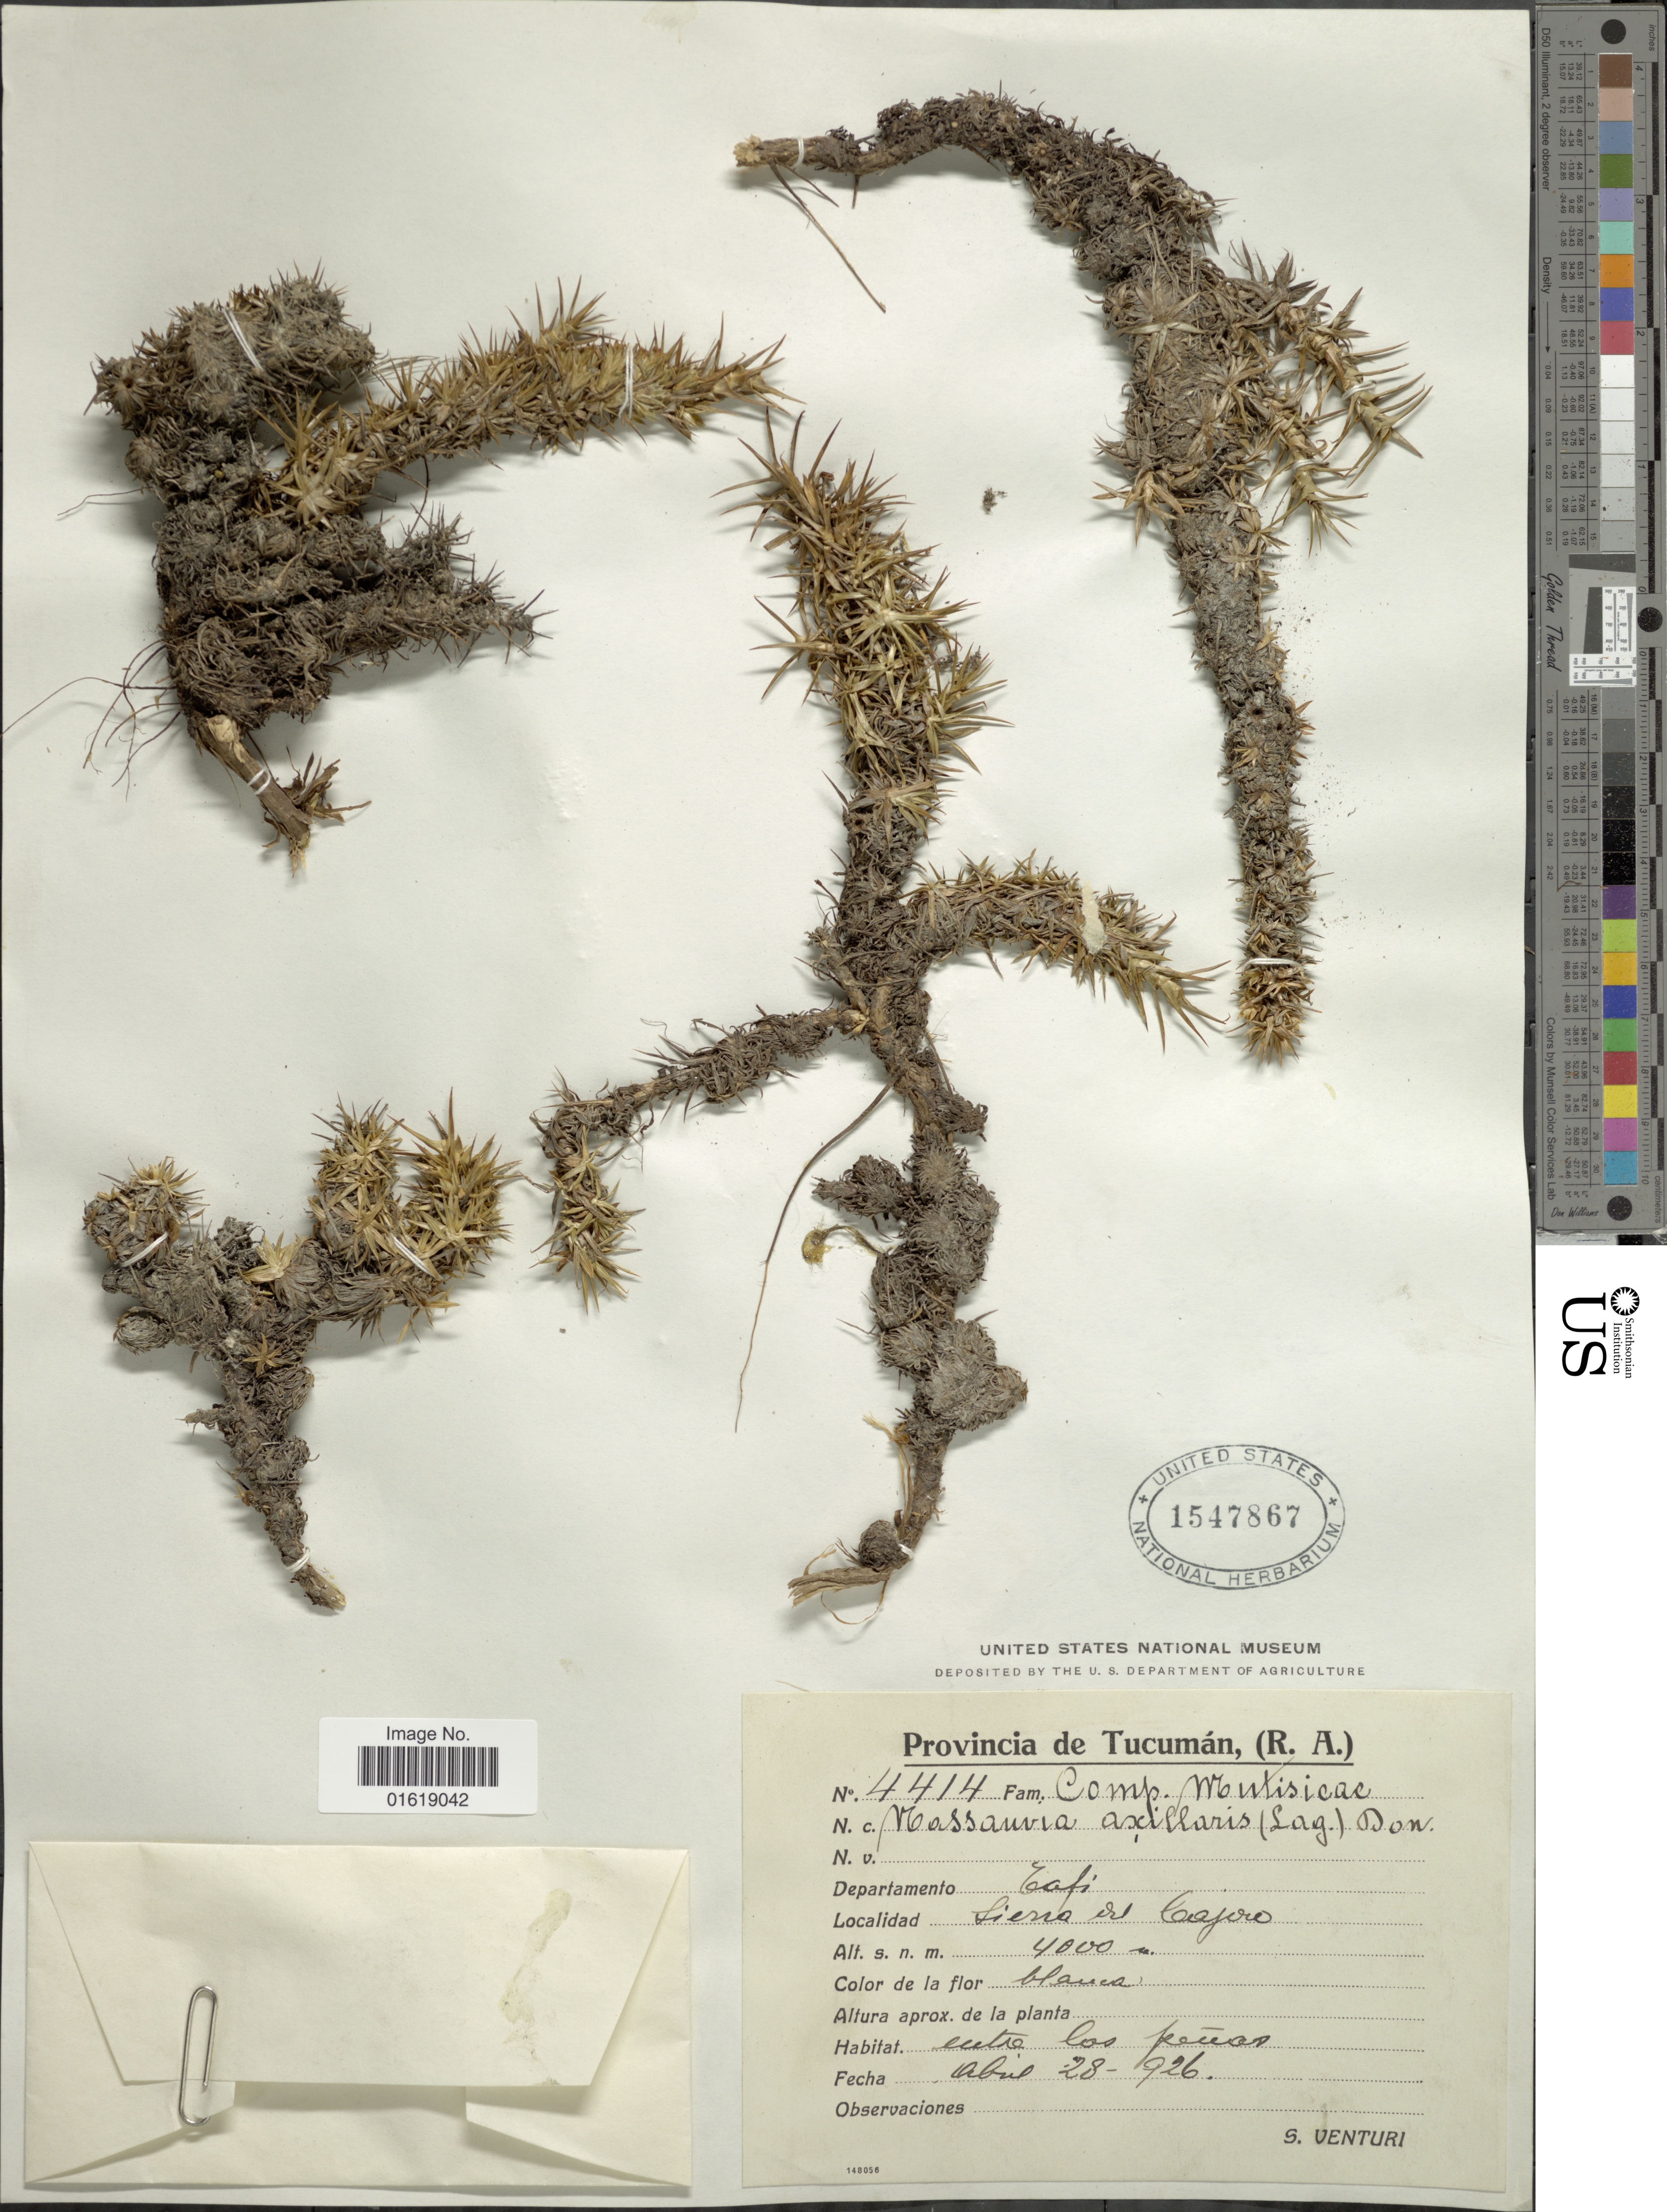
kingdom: Plantae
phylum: Tracheophyta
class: Magnoliopsida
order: Asterales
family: Asteraceae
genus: Nassauvia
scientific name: Nassauvia axillaris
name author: D. Don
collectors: S. Venturi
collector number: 4414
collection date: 1926-04-28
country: Argentina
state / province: Tucuman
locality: Provincia de Tucumán, (R.A.). Departamento Tafi. Sierra del Cajaro.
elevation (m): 4000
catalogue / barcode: US 1547867